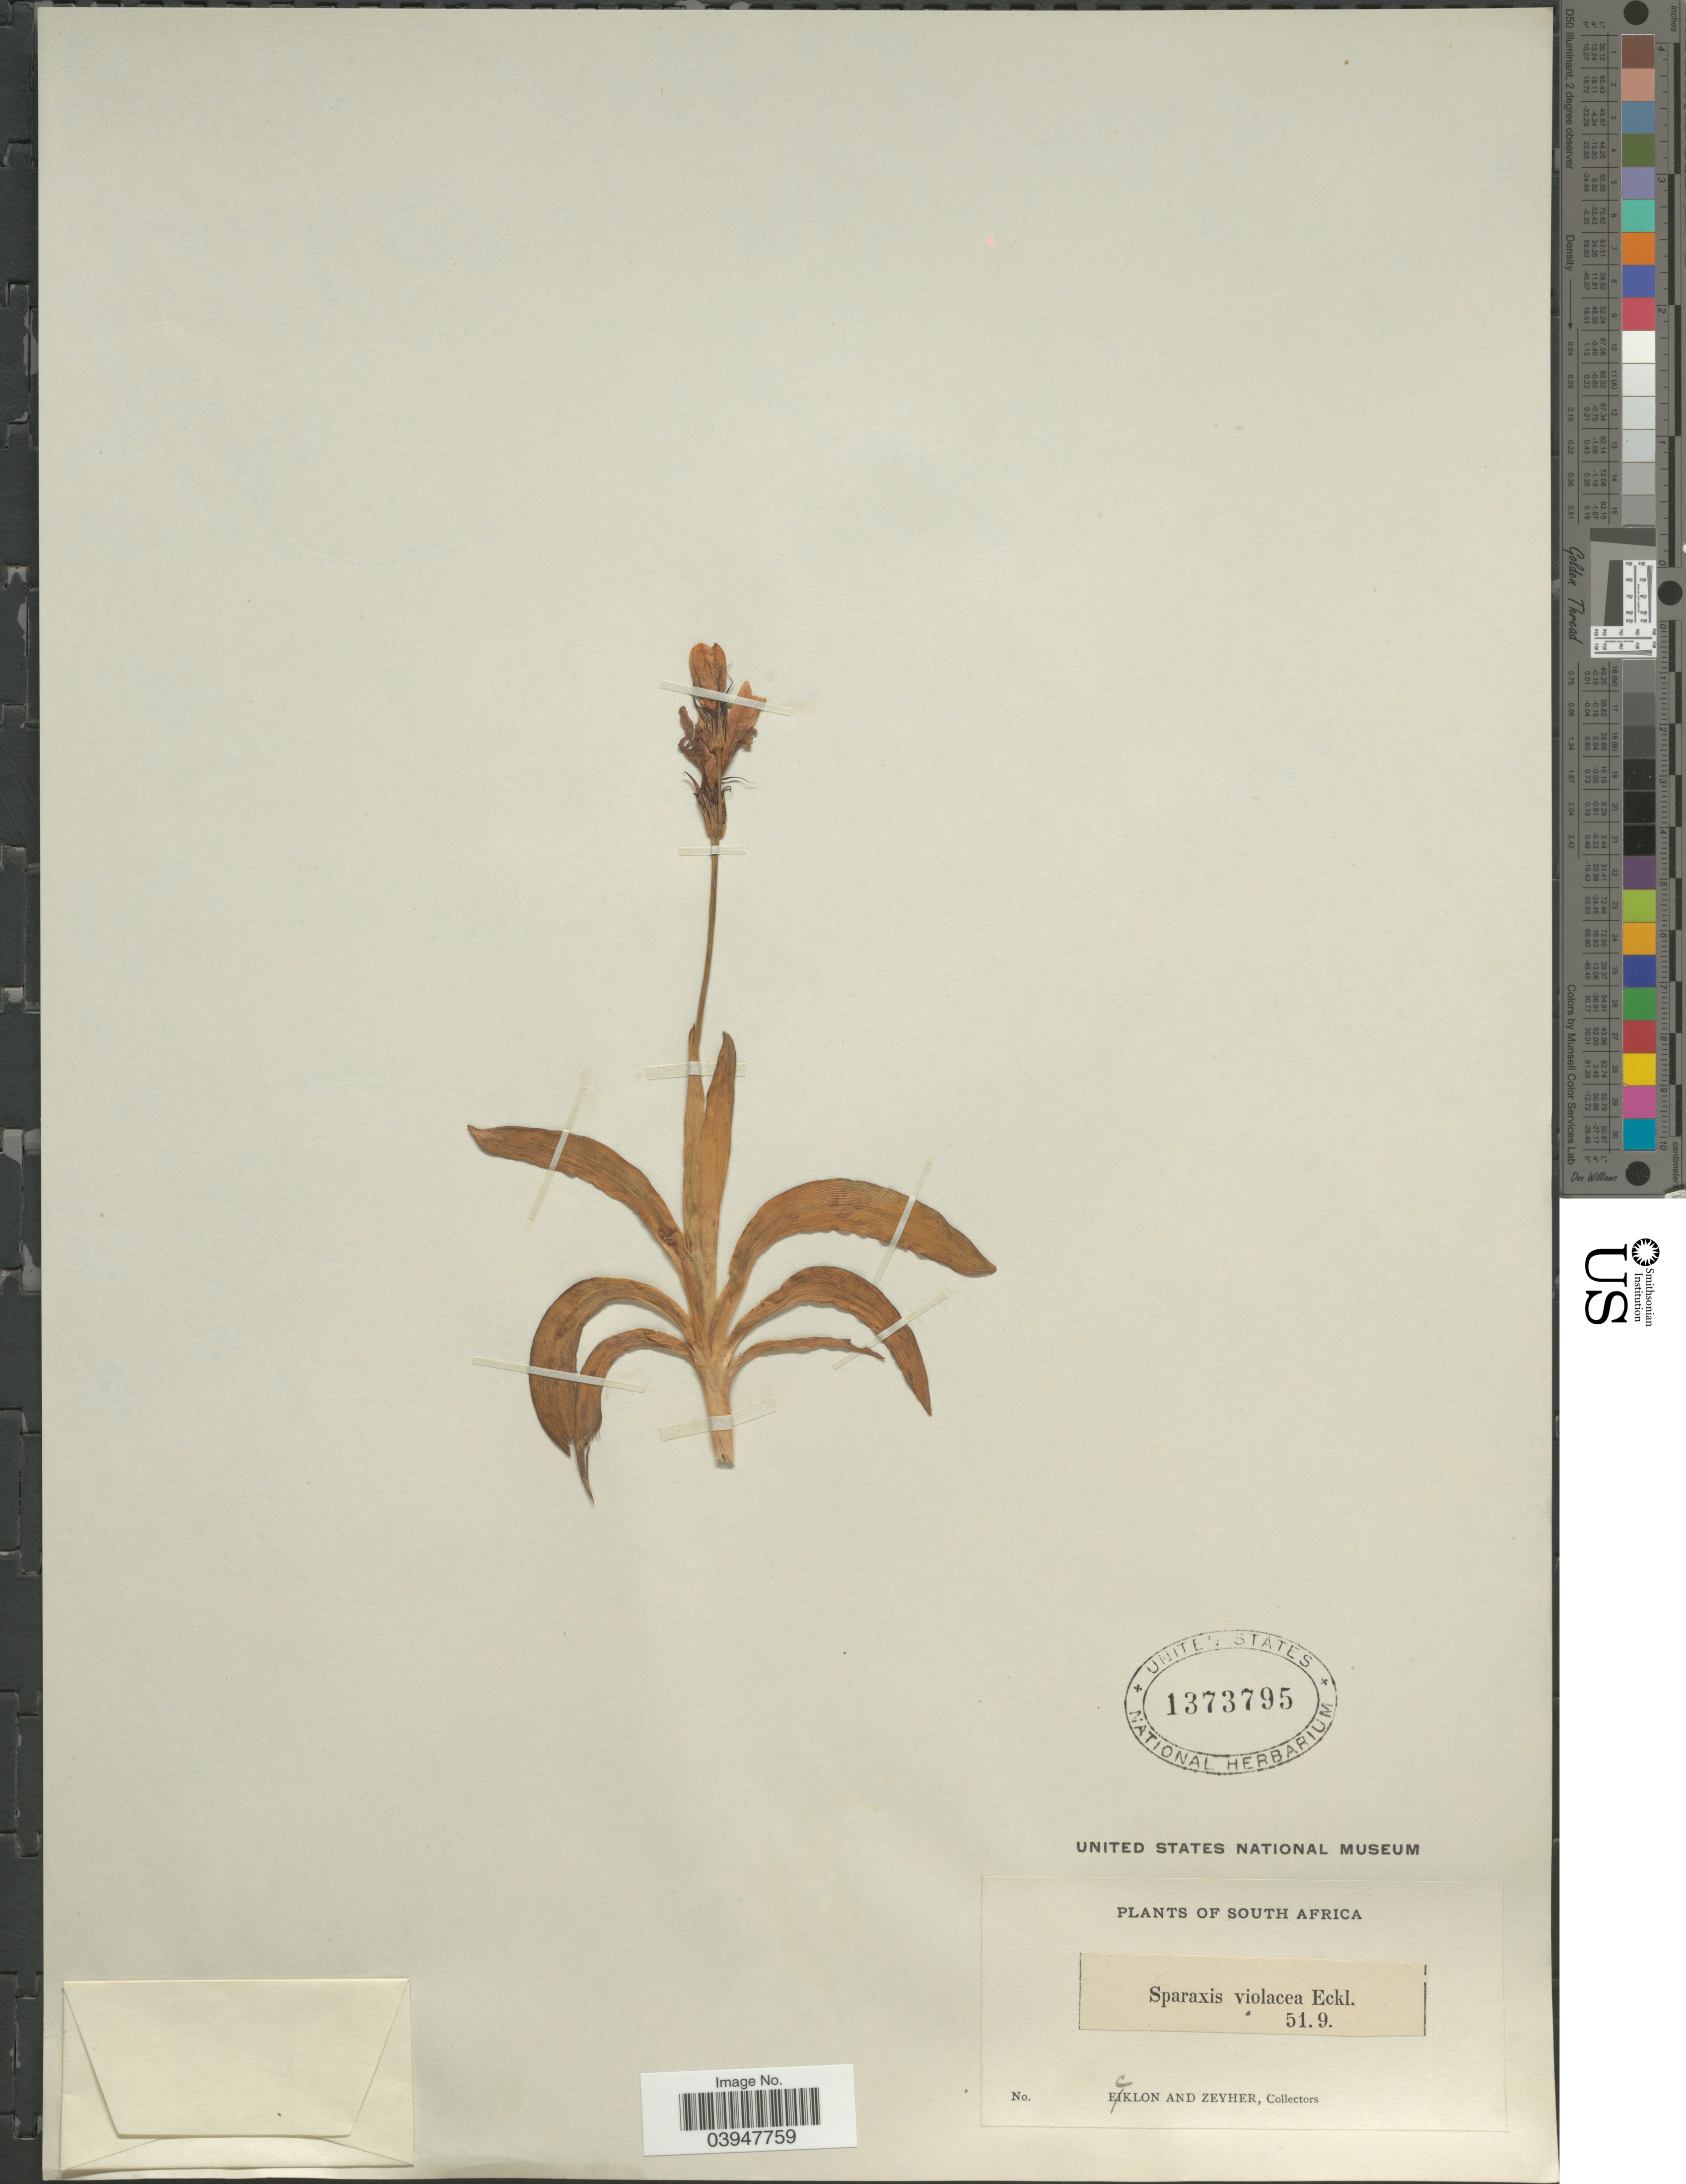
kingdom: Plantae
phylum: Tracheophyta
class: Liliopsida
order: Asparagales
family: Iridaceae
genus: Sparaxis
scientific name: Sparaxis violacea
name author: Eckl.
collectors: -. Ecklon & -. Zeyher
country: South Africa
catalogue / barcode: US 1373795